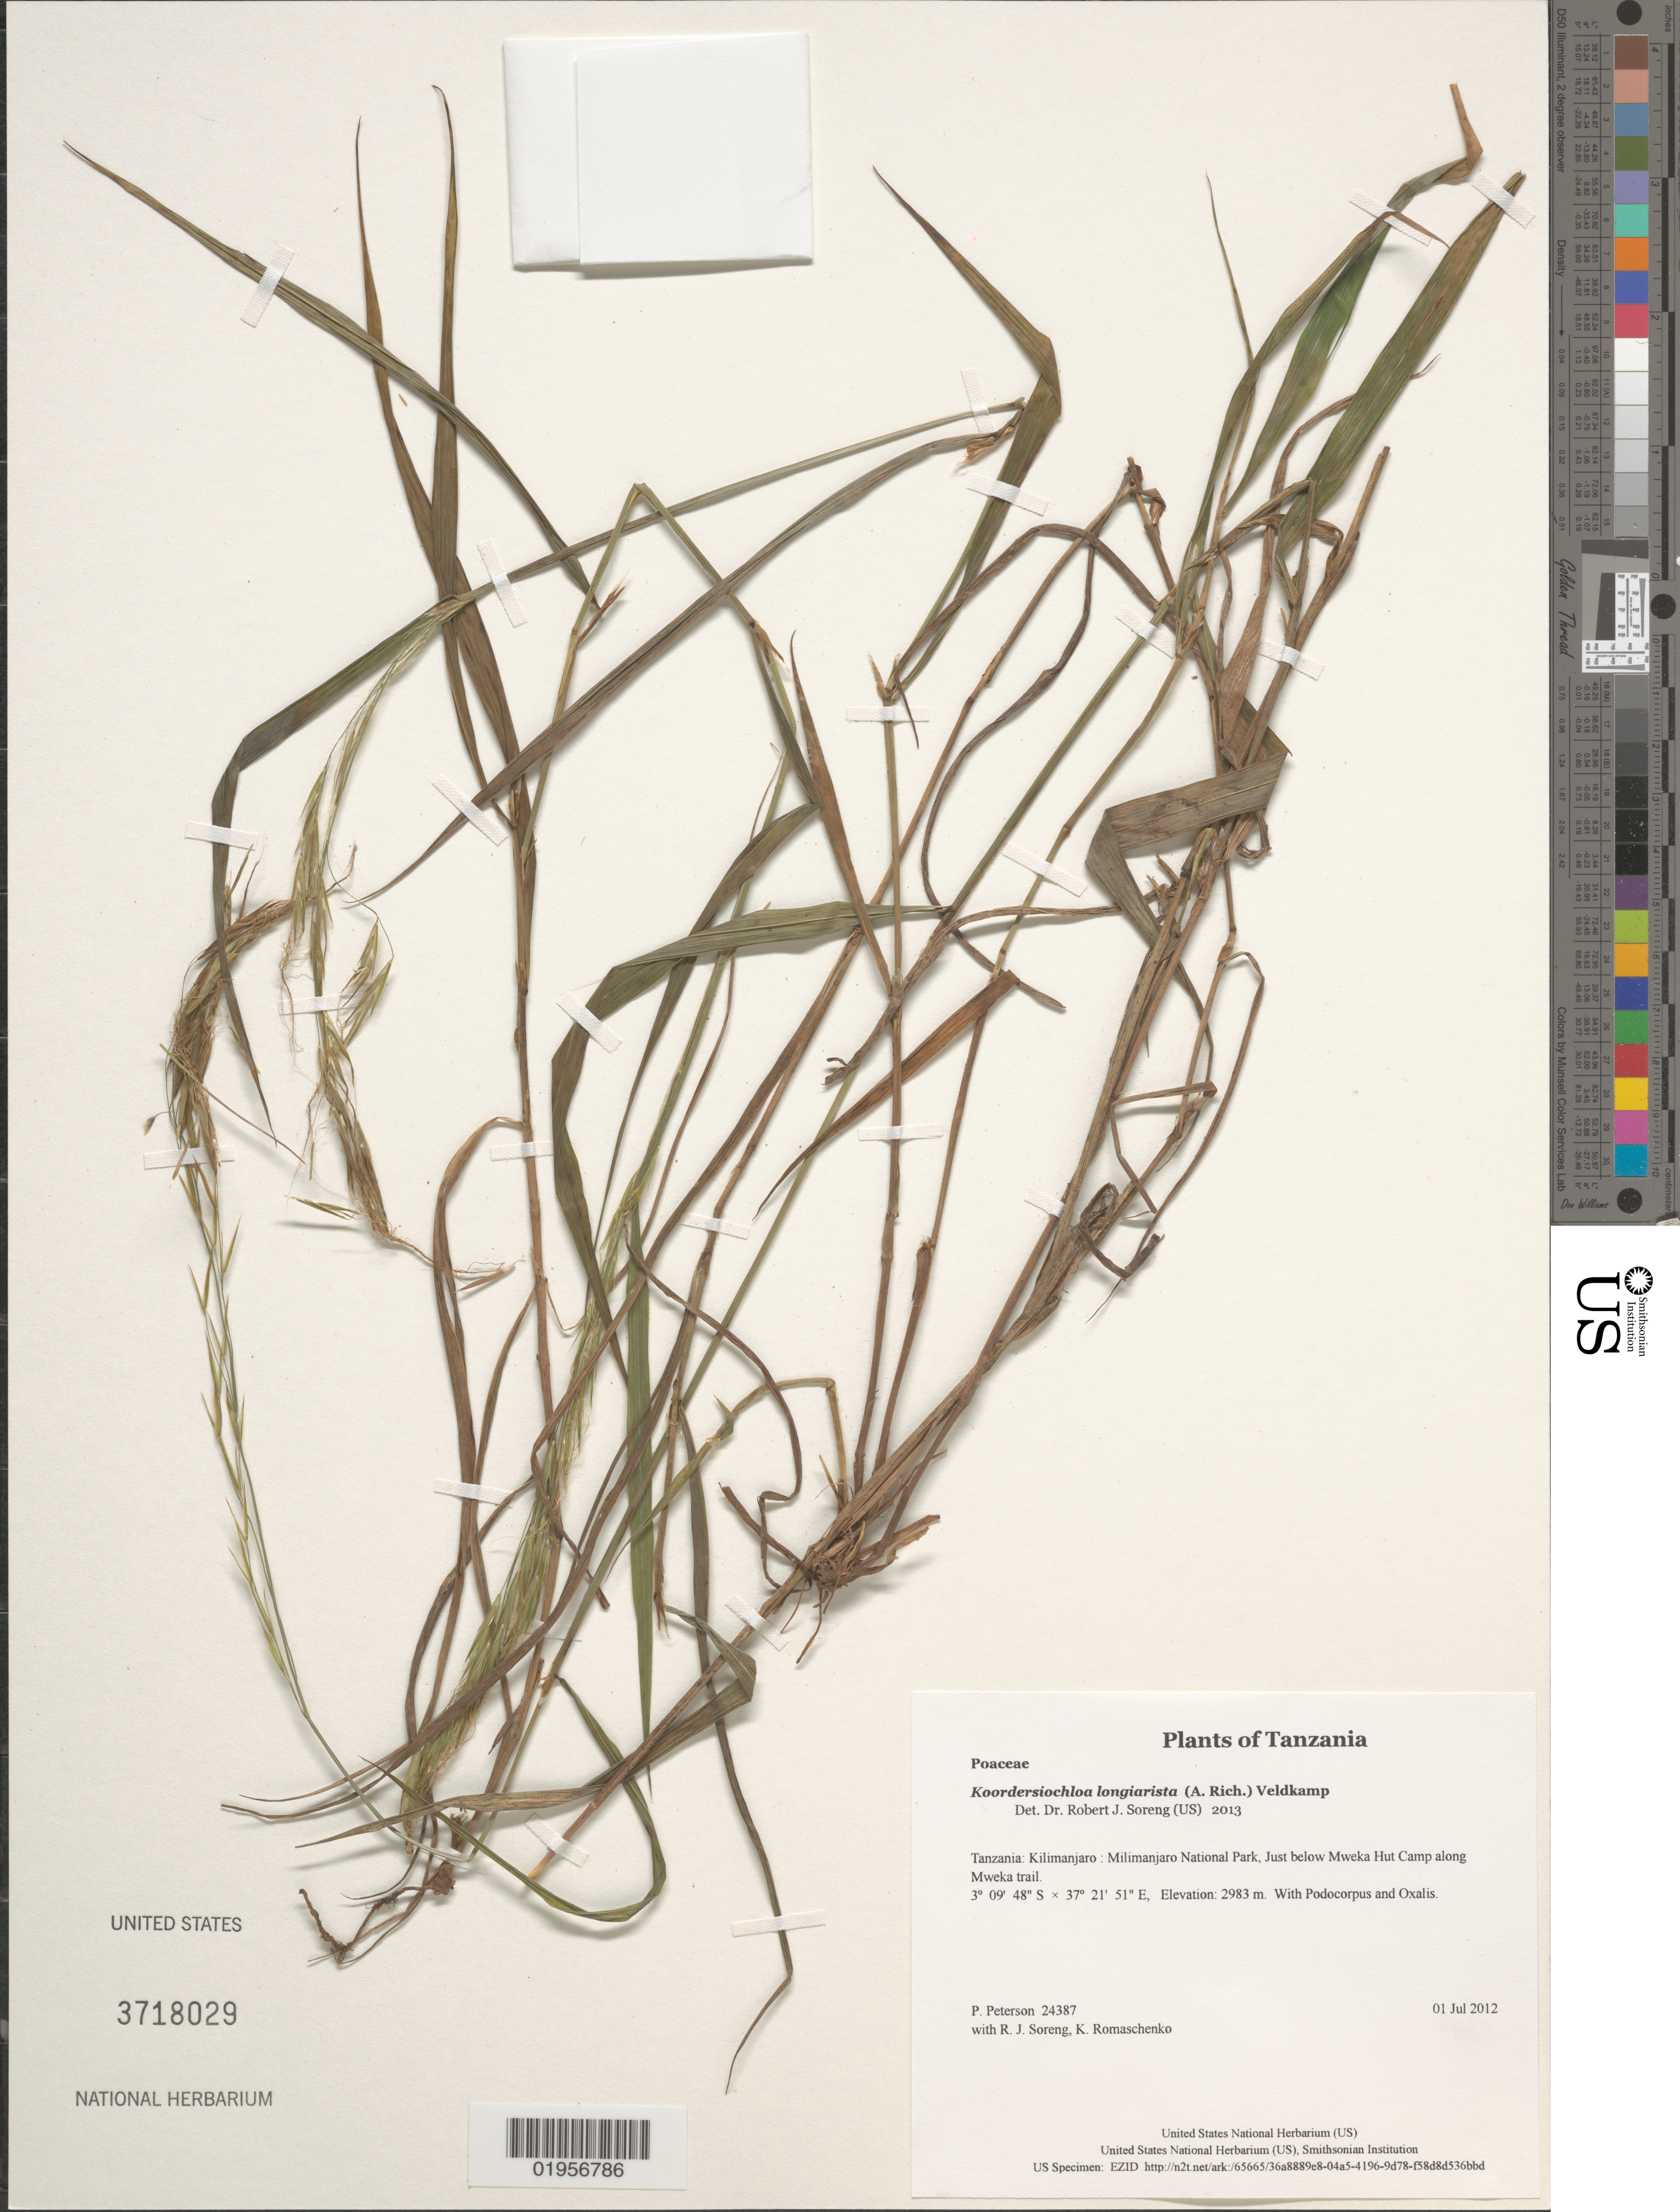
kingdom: Plantae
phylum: Tracheophyta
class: Liliopsida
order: Poales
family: Poaceae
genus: Koordersiochloa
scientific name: Koordersiochloa longiarista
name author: (A. Rich.) Veldkamp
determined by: Soreng, Robert J., Research Associate (BOT), Smithsonian Institution - National Museum of Natural History (UNITED STATES)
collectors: P. M. Peterson, R. J. Soreng & K. Romaschenko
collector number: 24387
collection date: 2012-07-01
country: Tanzania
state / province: Kilimanjaro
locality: Milimanjaro National Park, Just below Mweka Hut Camp along Mweka trail.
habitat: With Podocorpus and Oxalis.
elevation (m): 2983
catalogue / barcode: US 3718029